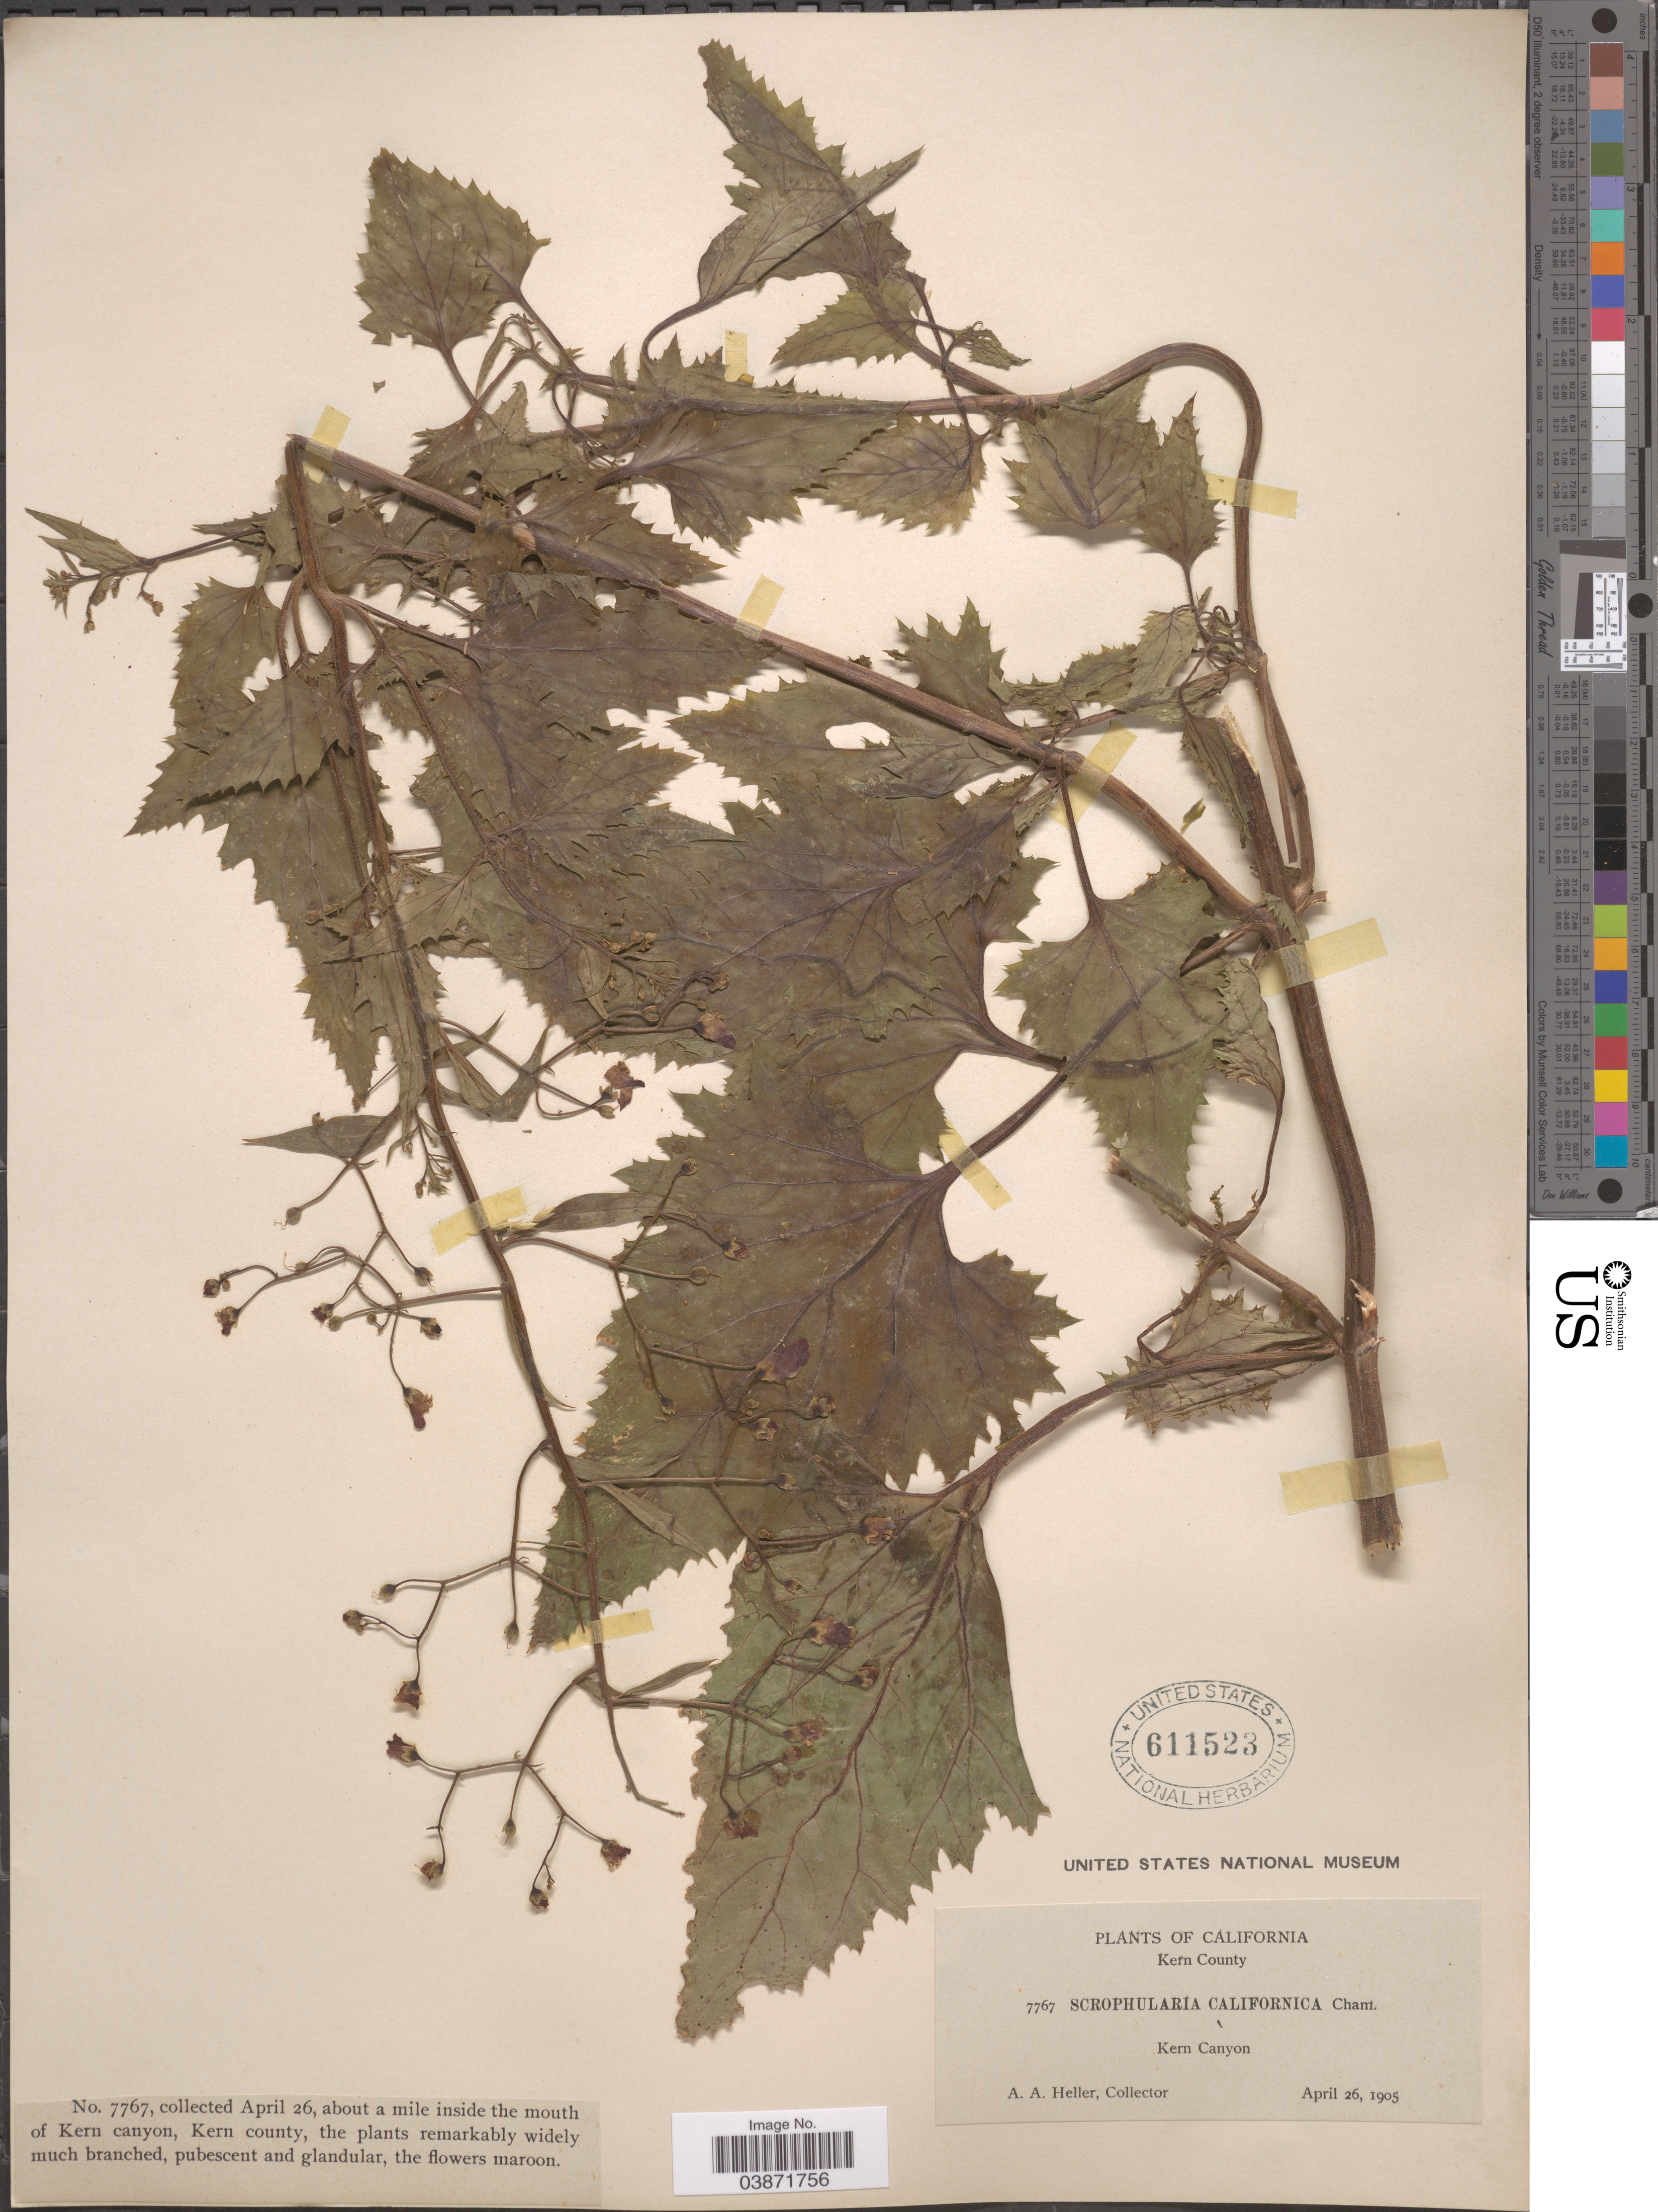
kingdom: Plantae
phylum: Tracheophyta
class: Magnoliopsida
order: Lamiales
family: Scrophulariaceae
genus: Scrophularia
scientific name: Scrophularia californica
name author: Cham. & Schltdl.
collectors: A. A. Heller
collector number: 7767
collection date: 1905-04-26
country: United States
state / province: California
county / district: Kern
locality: About a mile inside the mouth of Kern canyon, Kern county.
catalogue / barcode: US 611523